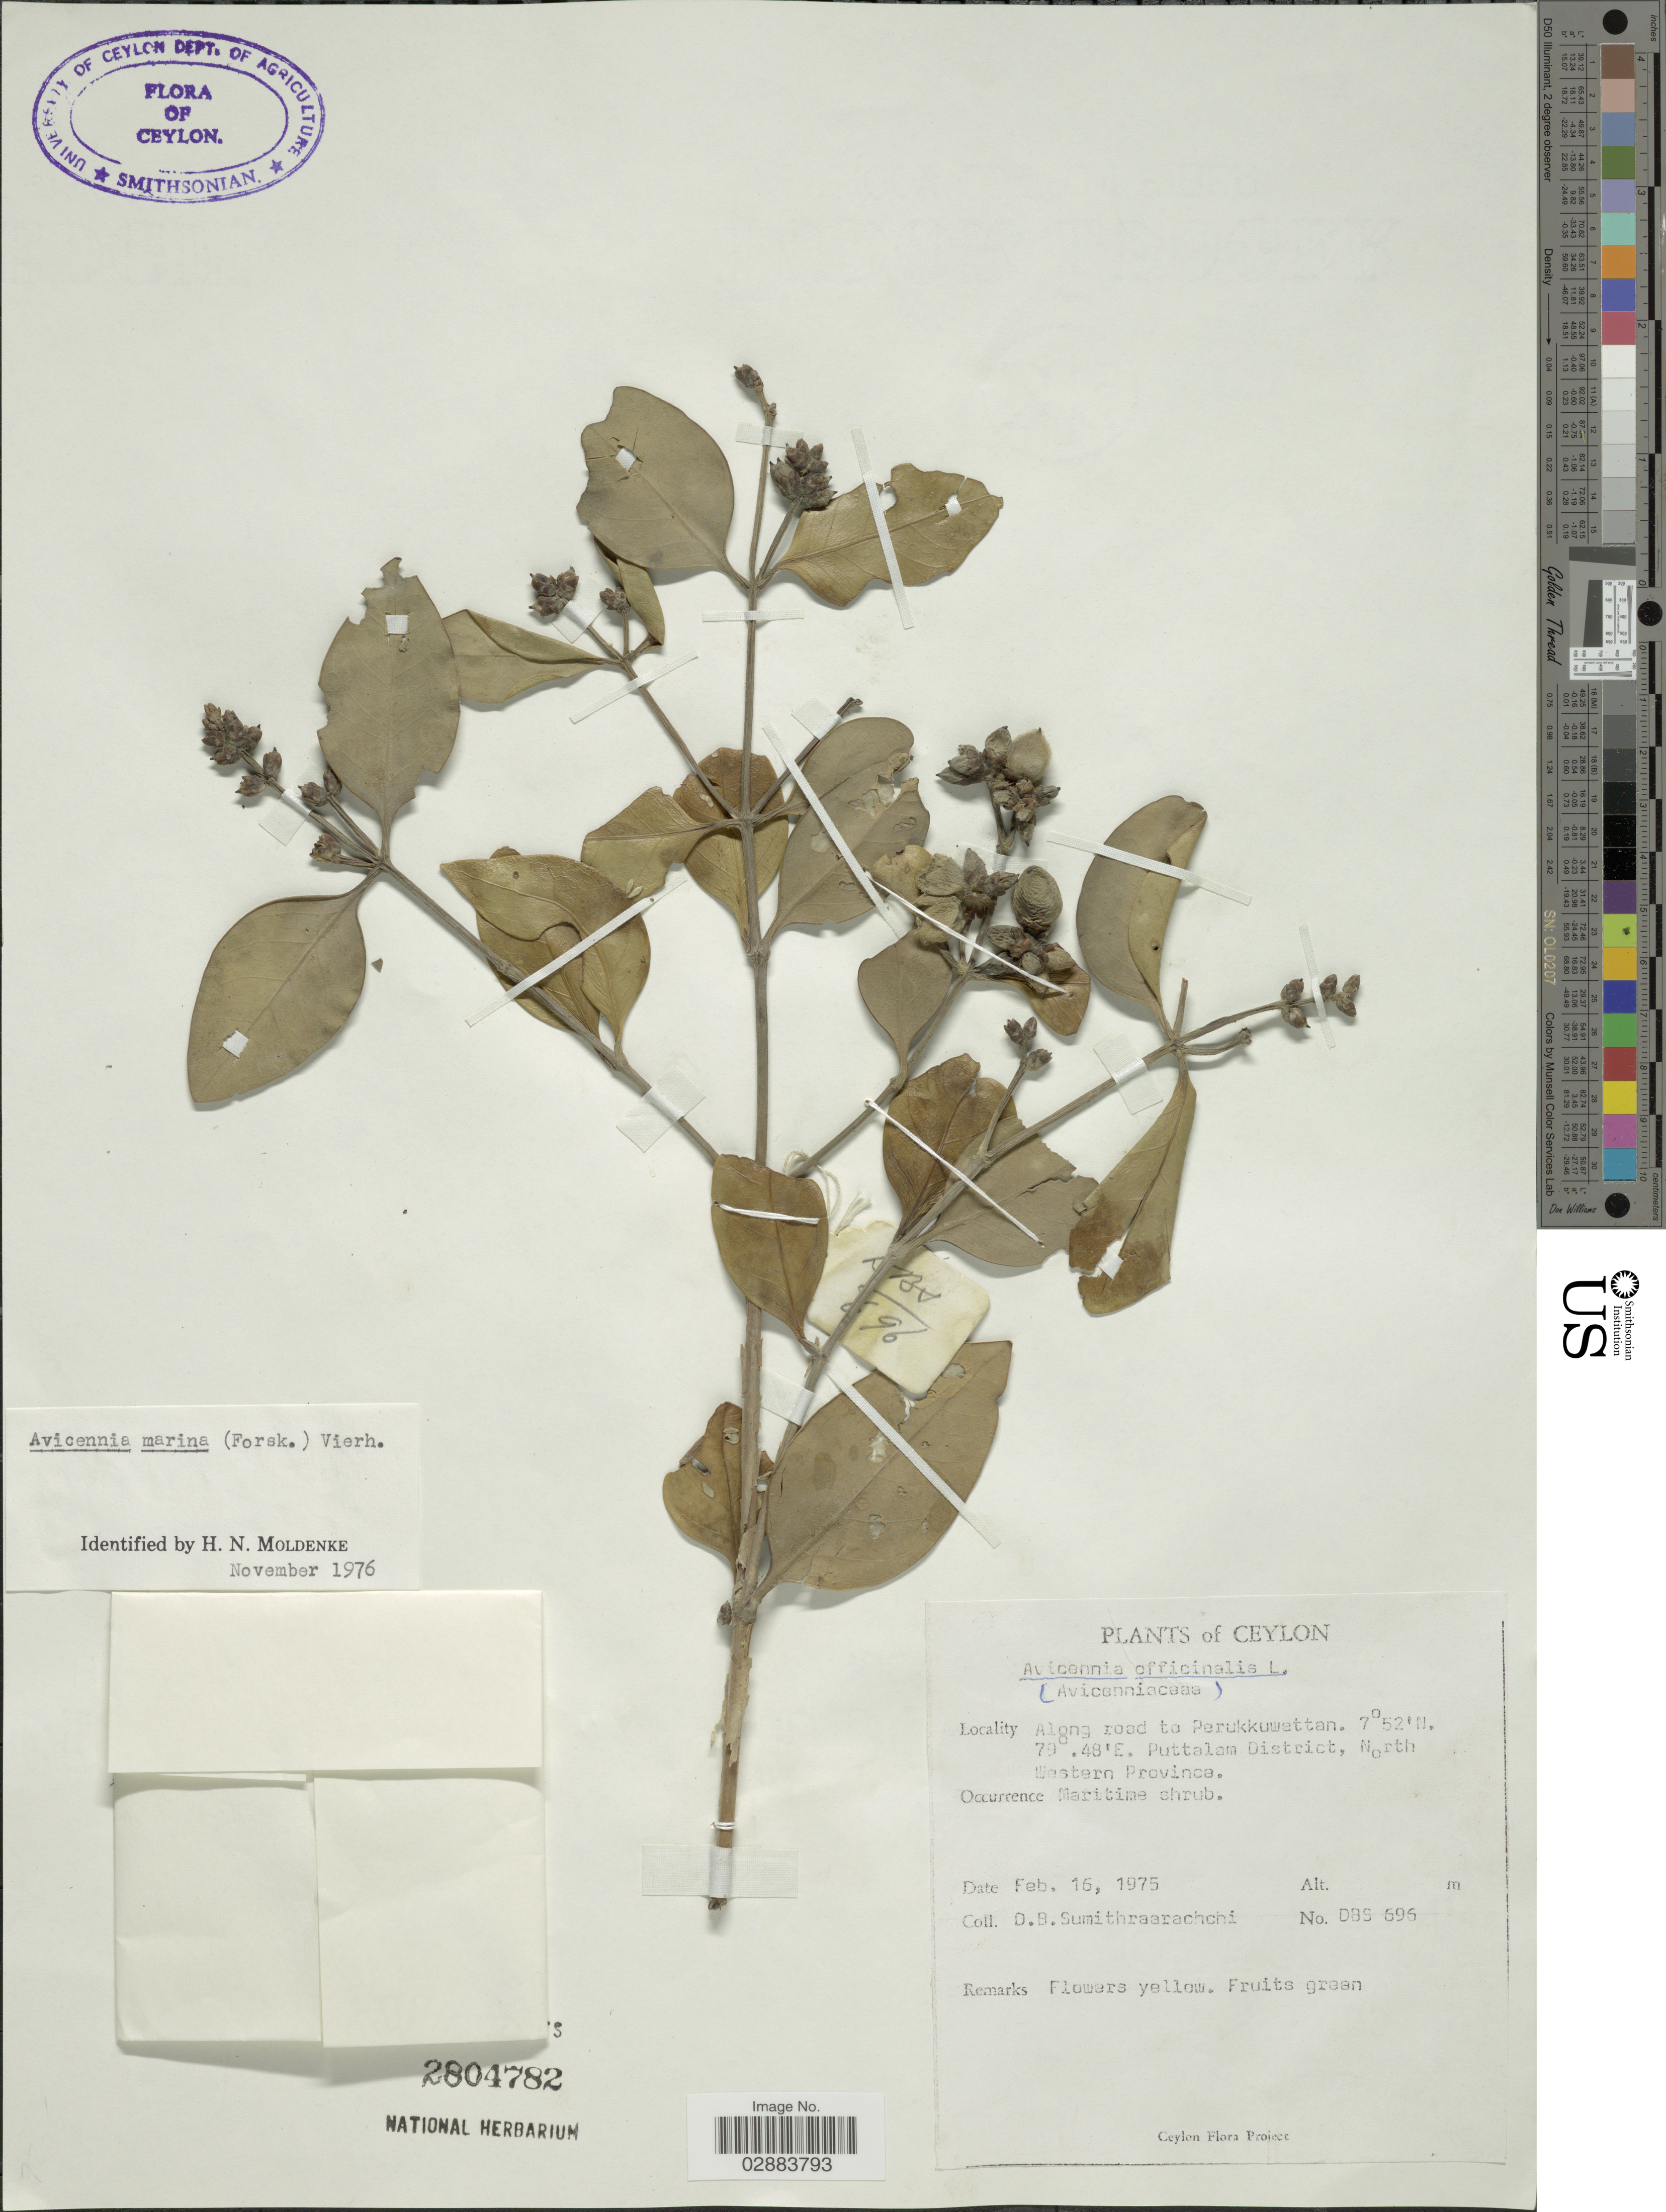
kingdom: Plantae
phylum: Tracheophyta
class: Magnoliopsida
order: Lamiales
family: Acanthaceae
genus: Avicennia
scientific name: Avicennia marina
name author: (Forssk.) Vierh.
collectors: D. B. Sumithraarachchi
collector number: DBS 696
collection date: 1975-02-16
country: Sri Lanka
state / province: North Western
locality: Ceylon. Along road to Perukkuwattan. Puttalam District.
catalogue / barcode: US 2804782